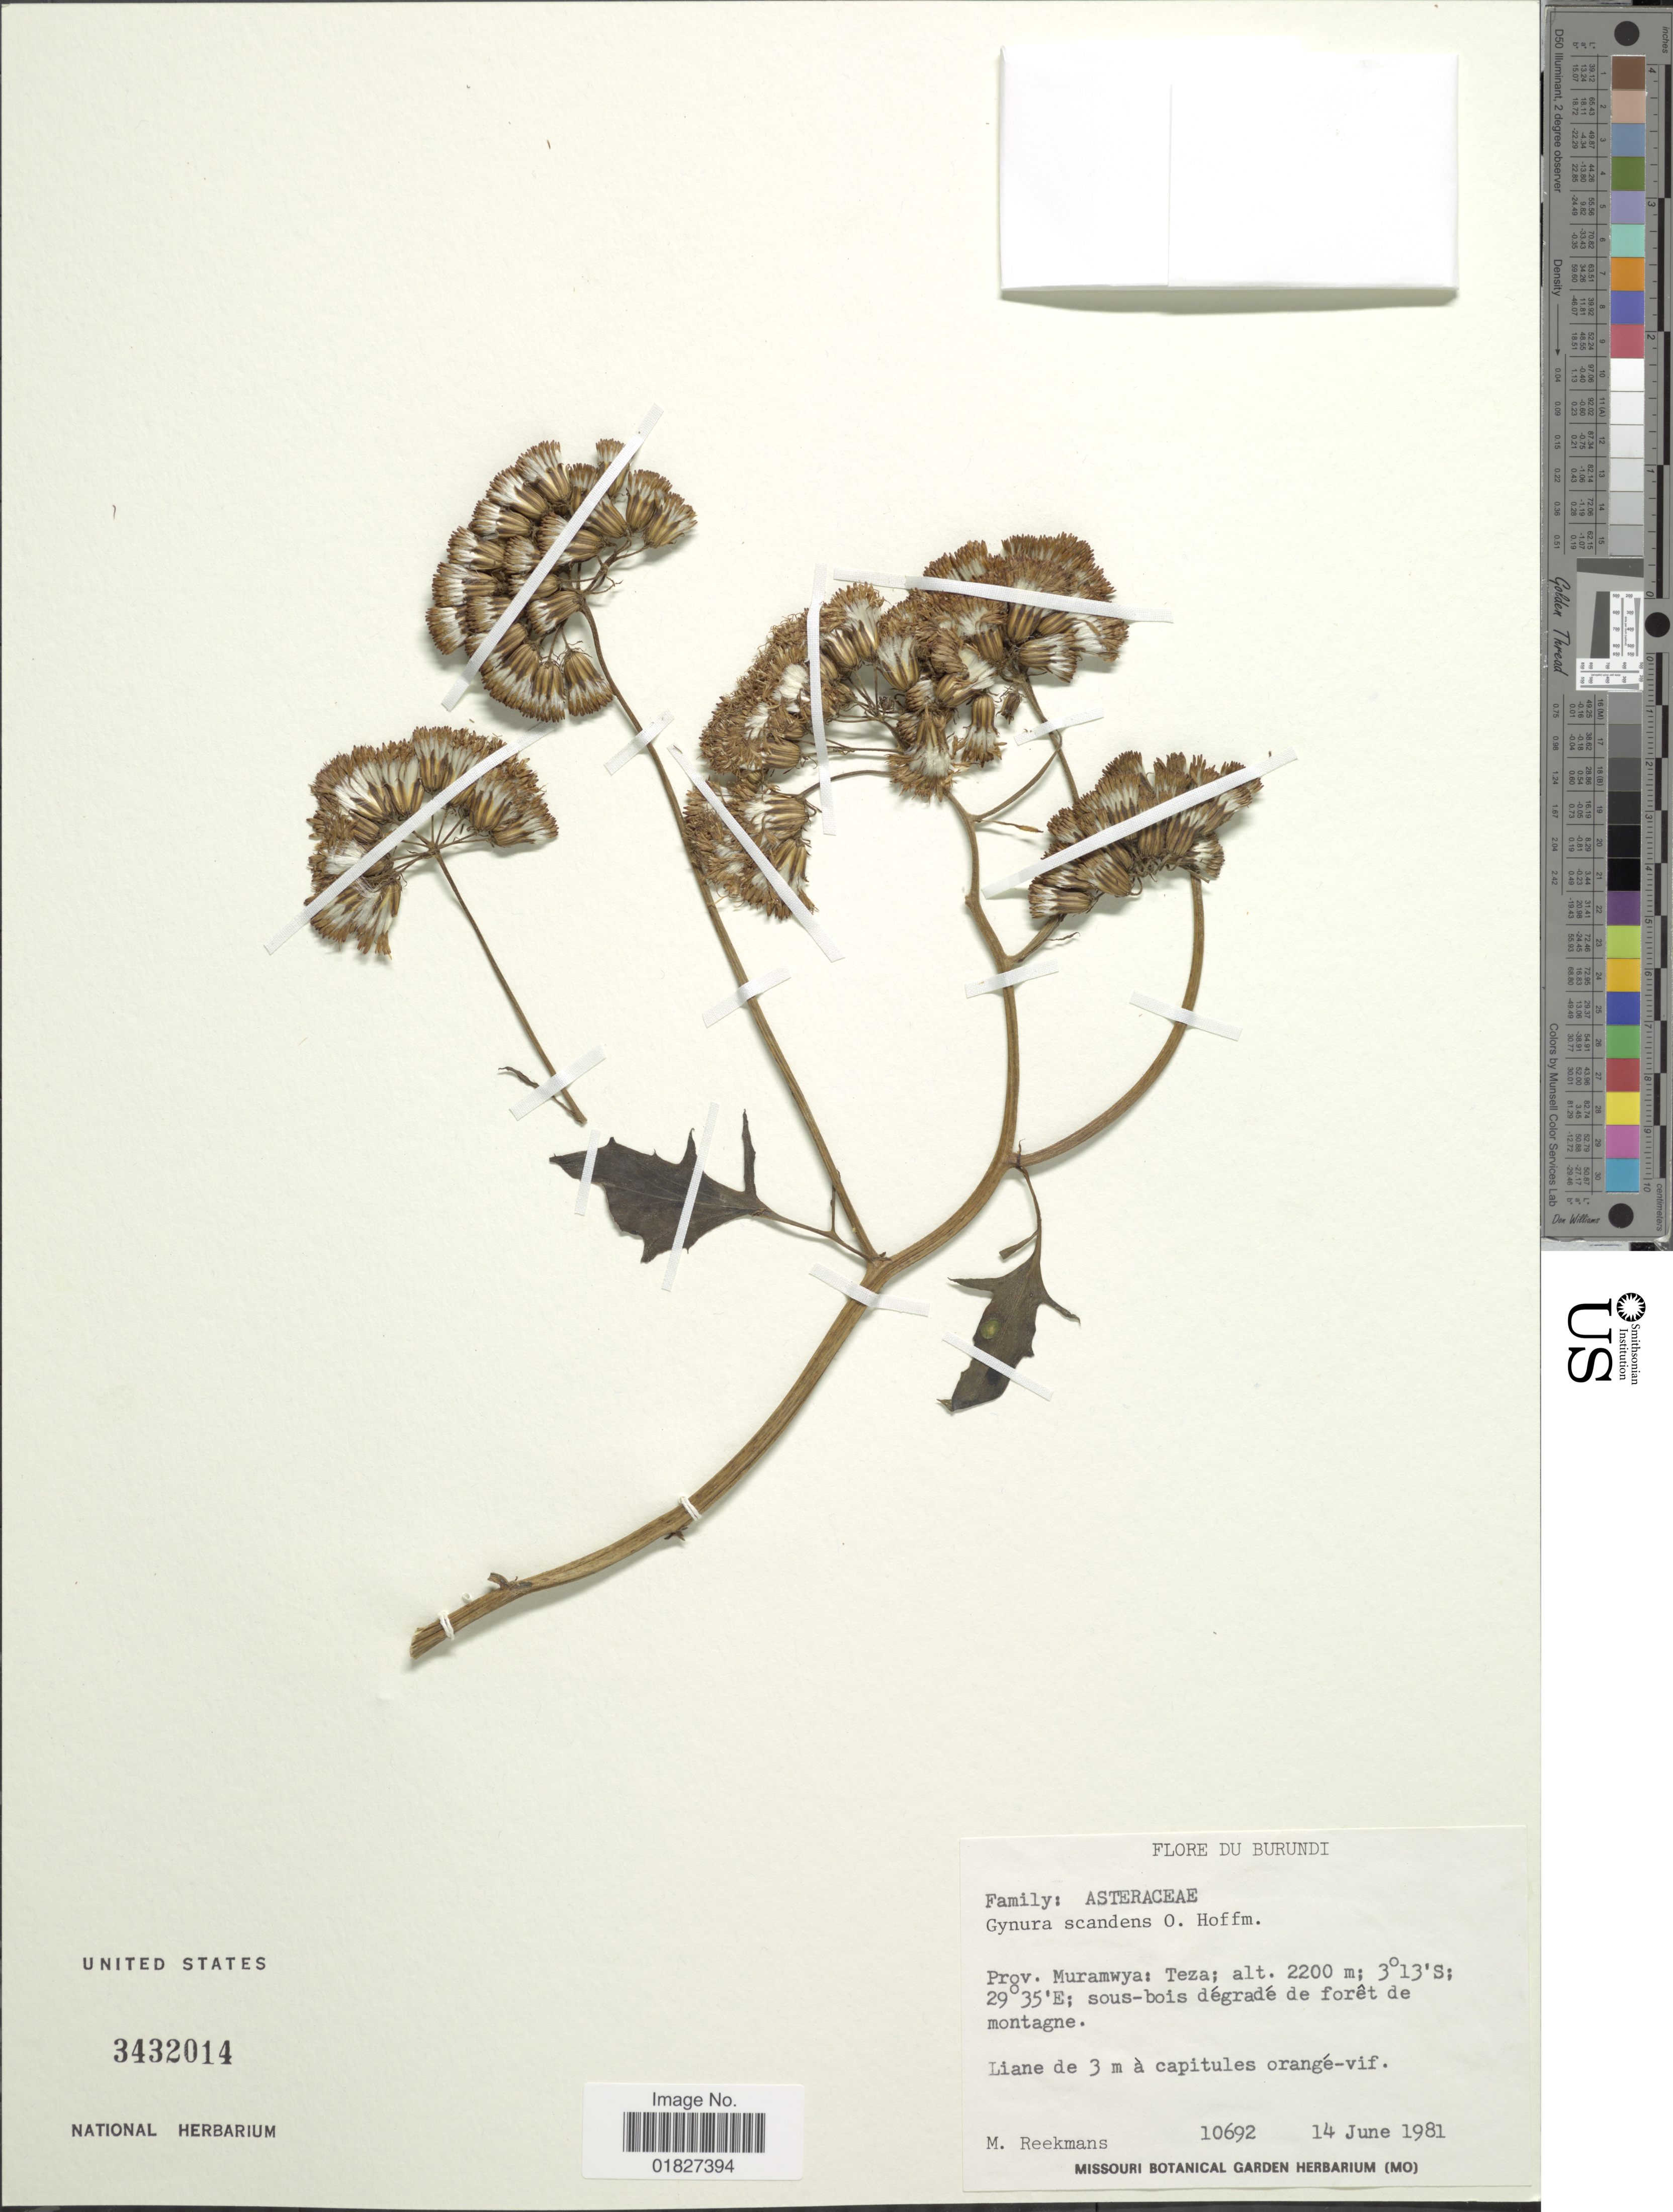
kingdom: Plantae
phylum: Tracheophyta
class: Magnoliopsida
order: Asterales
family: Asteraceae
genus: Gynura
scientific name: Gynura scandens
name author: O. Hoffm.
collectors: M. Reekmans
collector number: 10692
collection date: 1981-06-14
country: Burundi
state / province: Muramvya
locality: Teza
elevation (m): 2200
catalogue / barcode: US 3432014